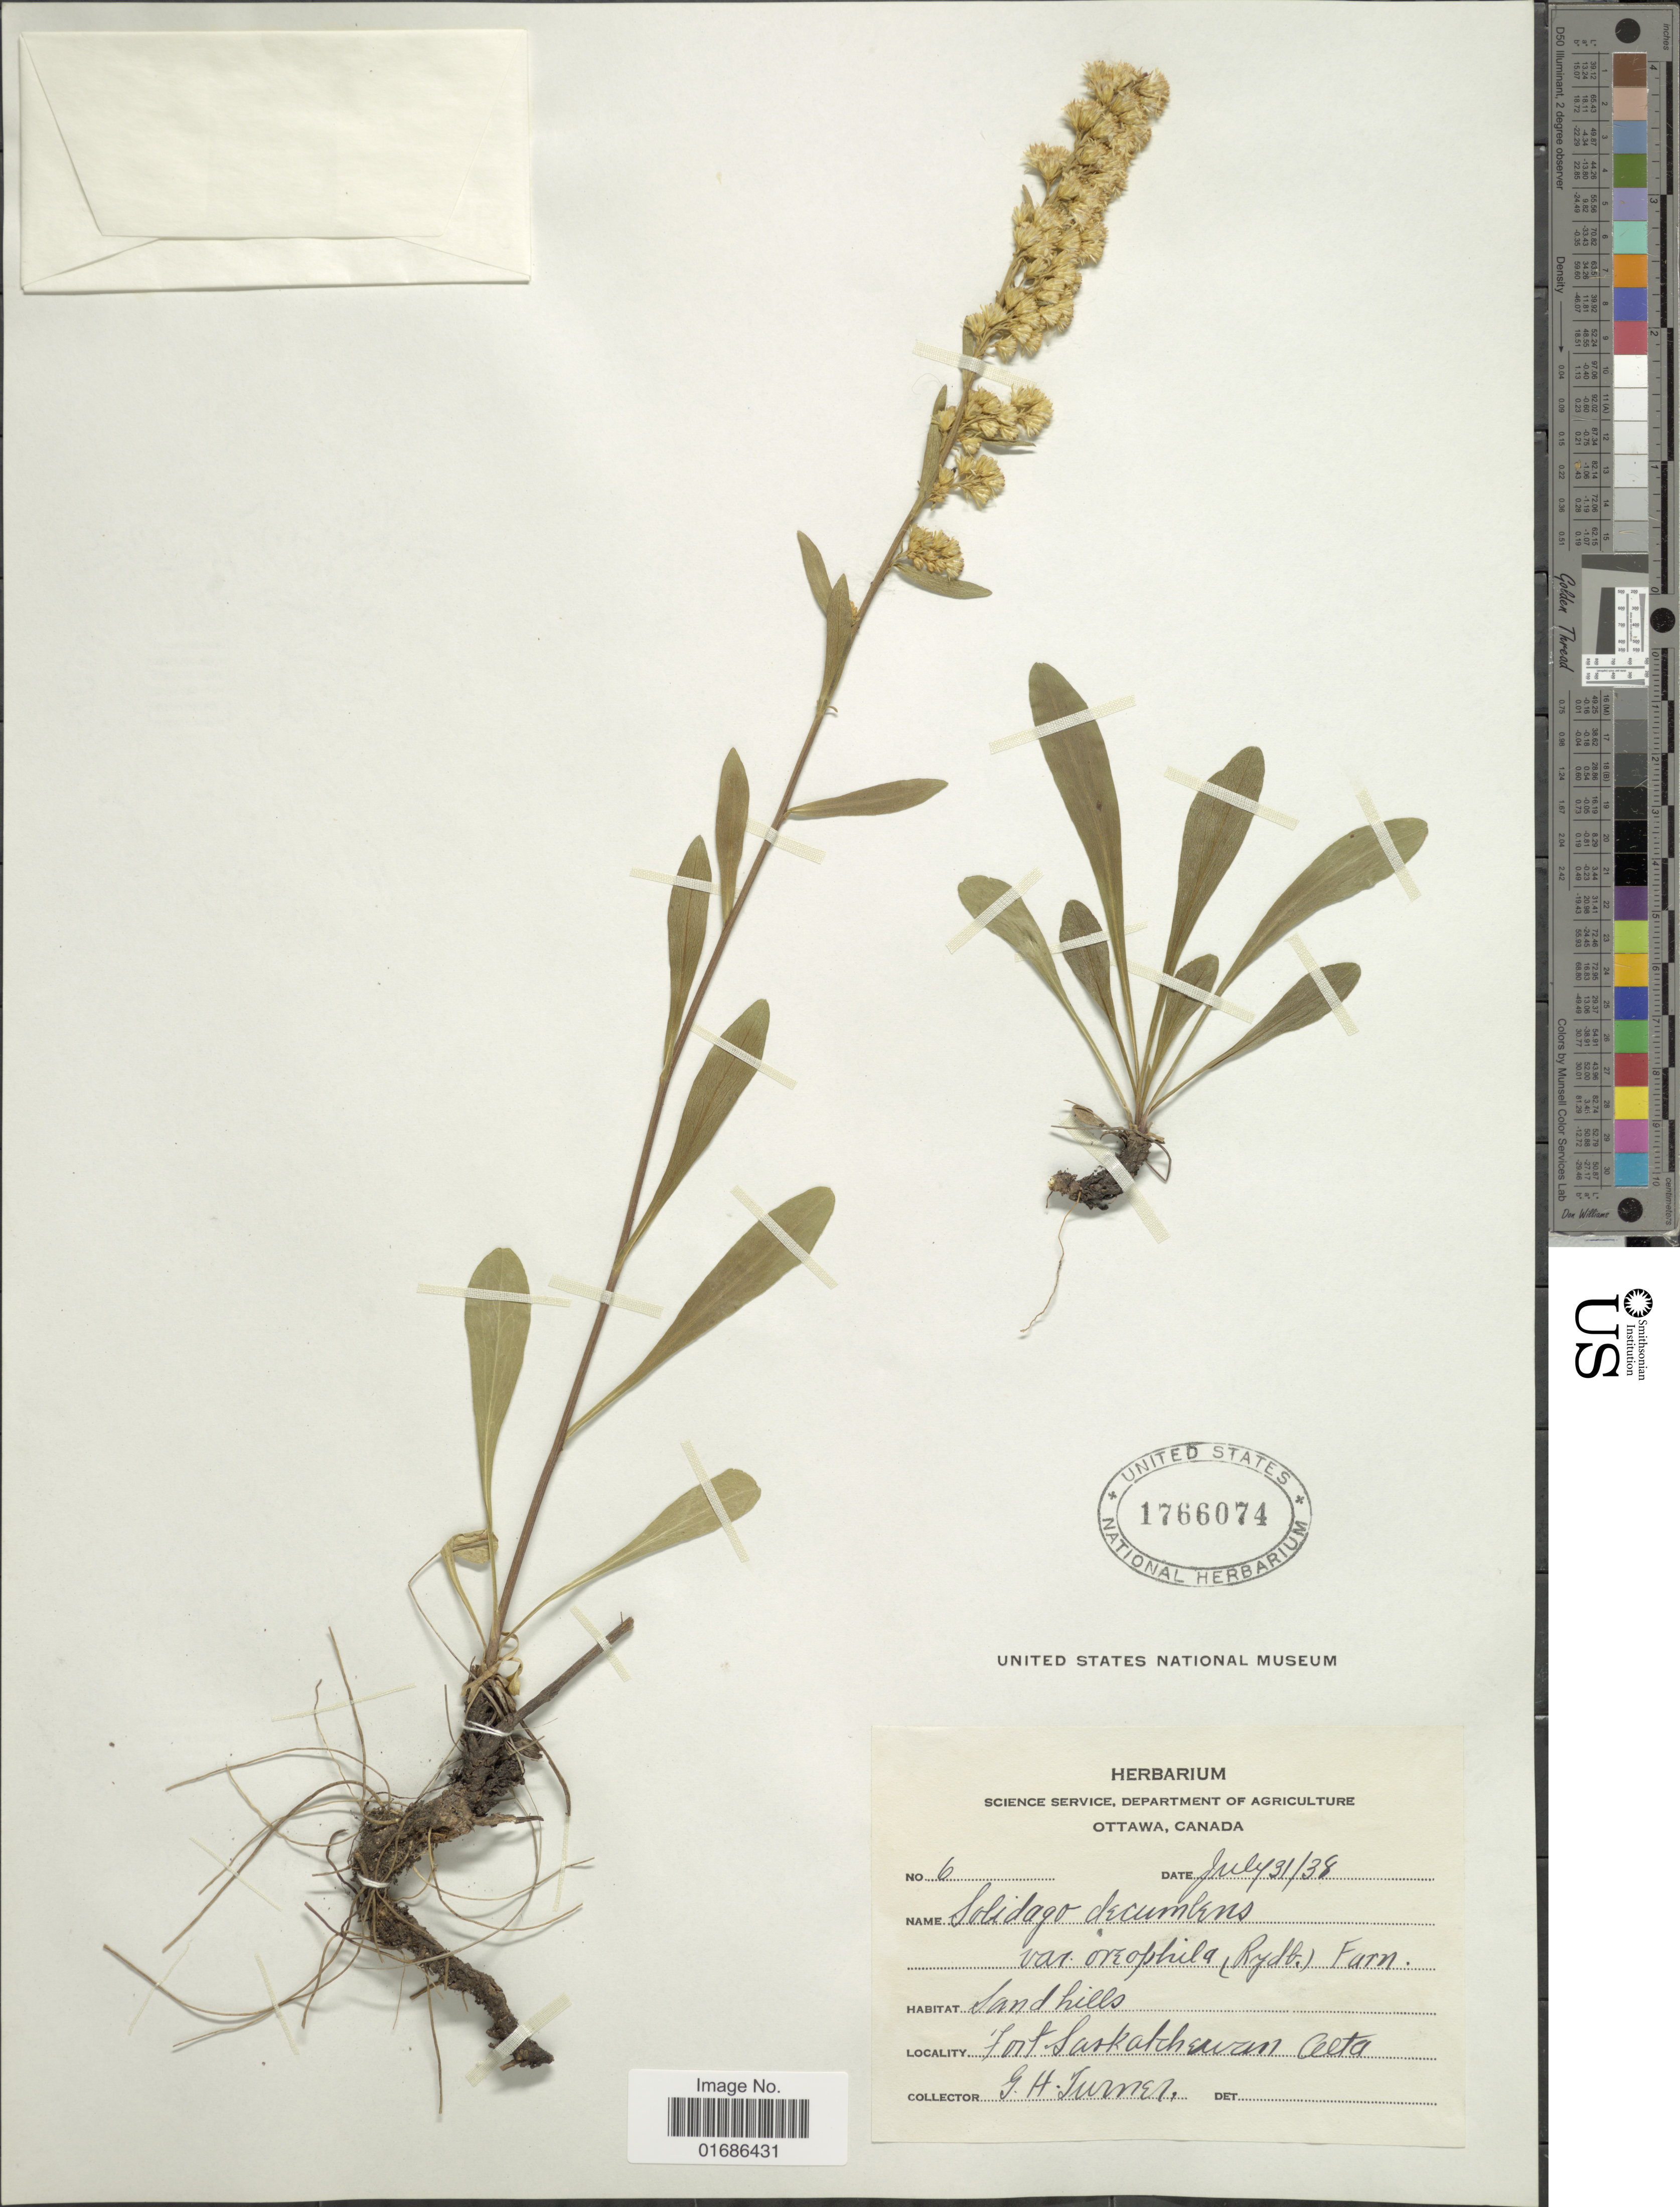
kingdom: Plantae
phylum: Tracheophyta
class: Magnoliopsida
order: Asterales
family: Asteraceae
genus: Solidago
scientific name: Solidago decumbens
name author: Greene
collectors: G. H. Turner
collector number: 6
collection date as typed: Transcribed d/m/y: 31/7/38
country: Canada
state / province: Alberta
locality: Sand hill, Fort Saskatchewan Alta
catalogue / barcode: US 1766074